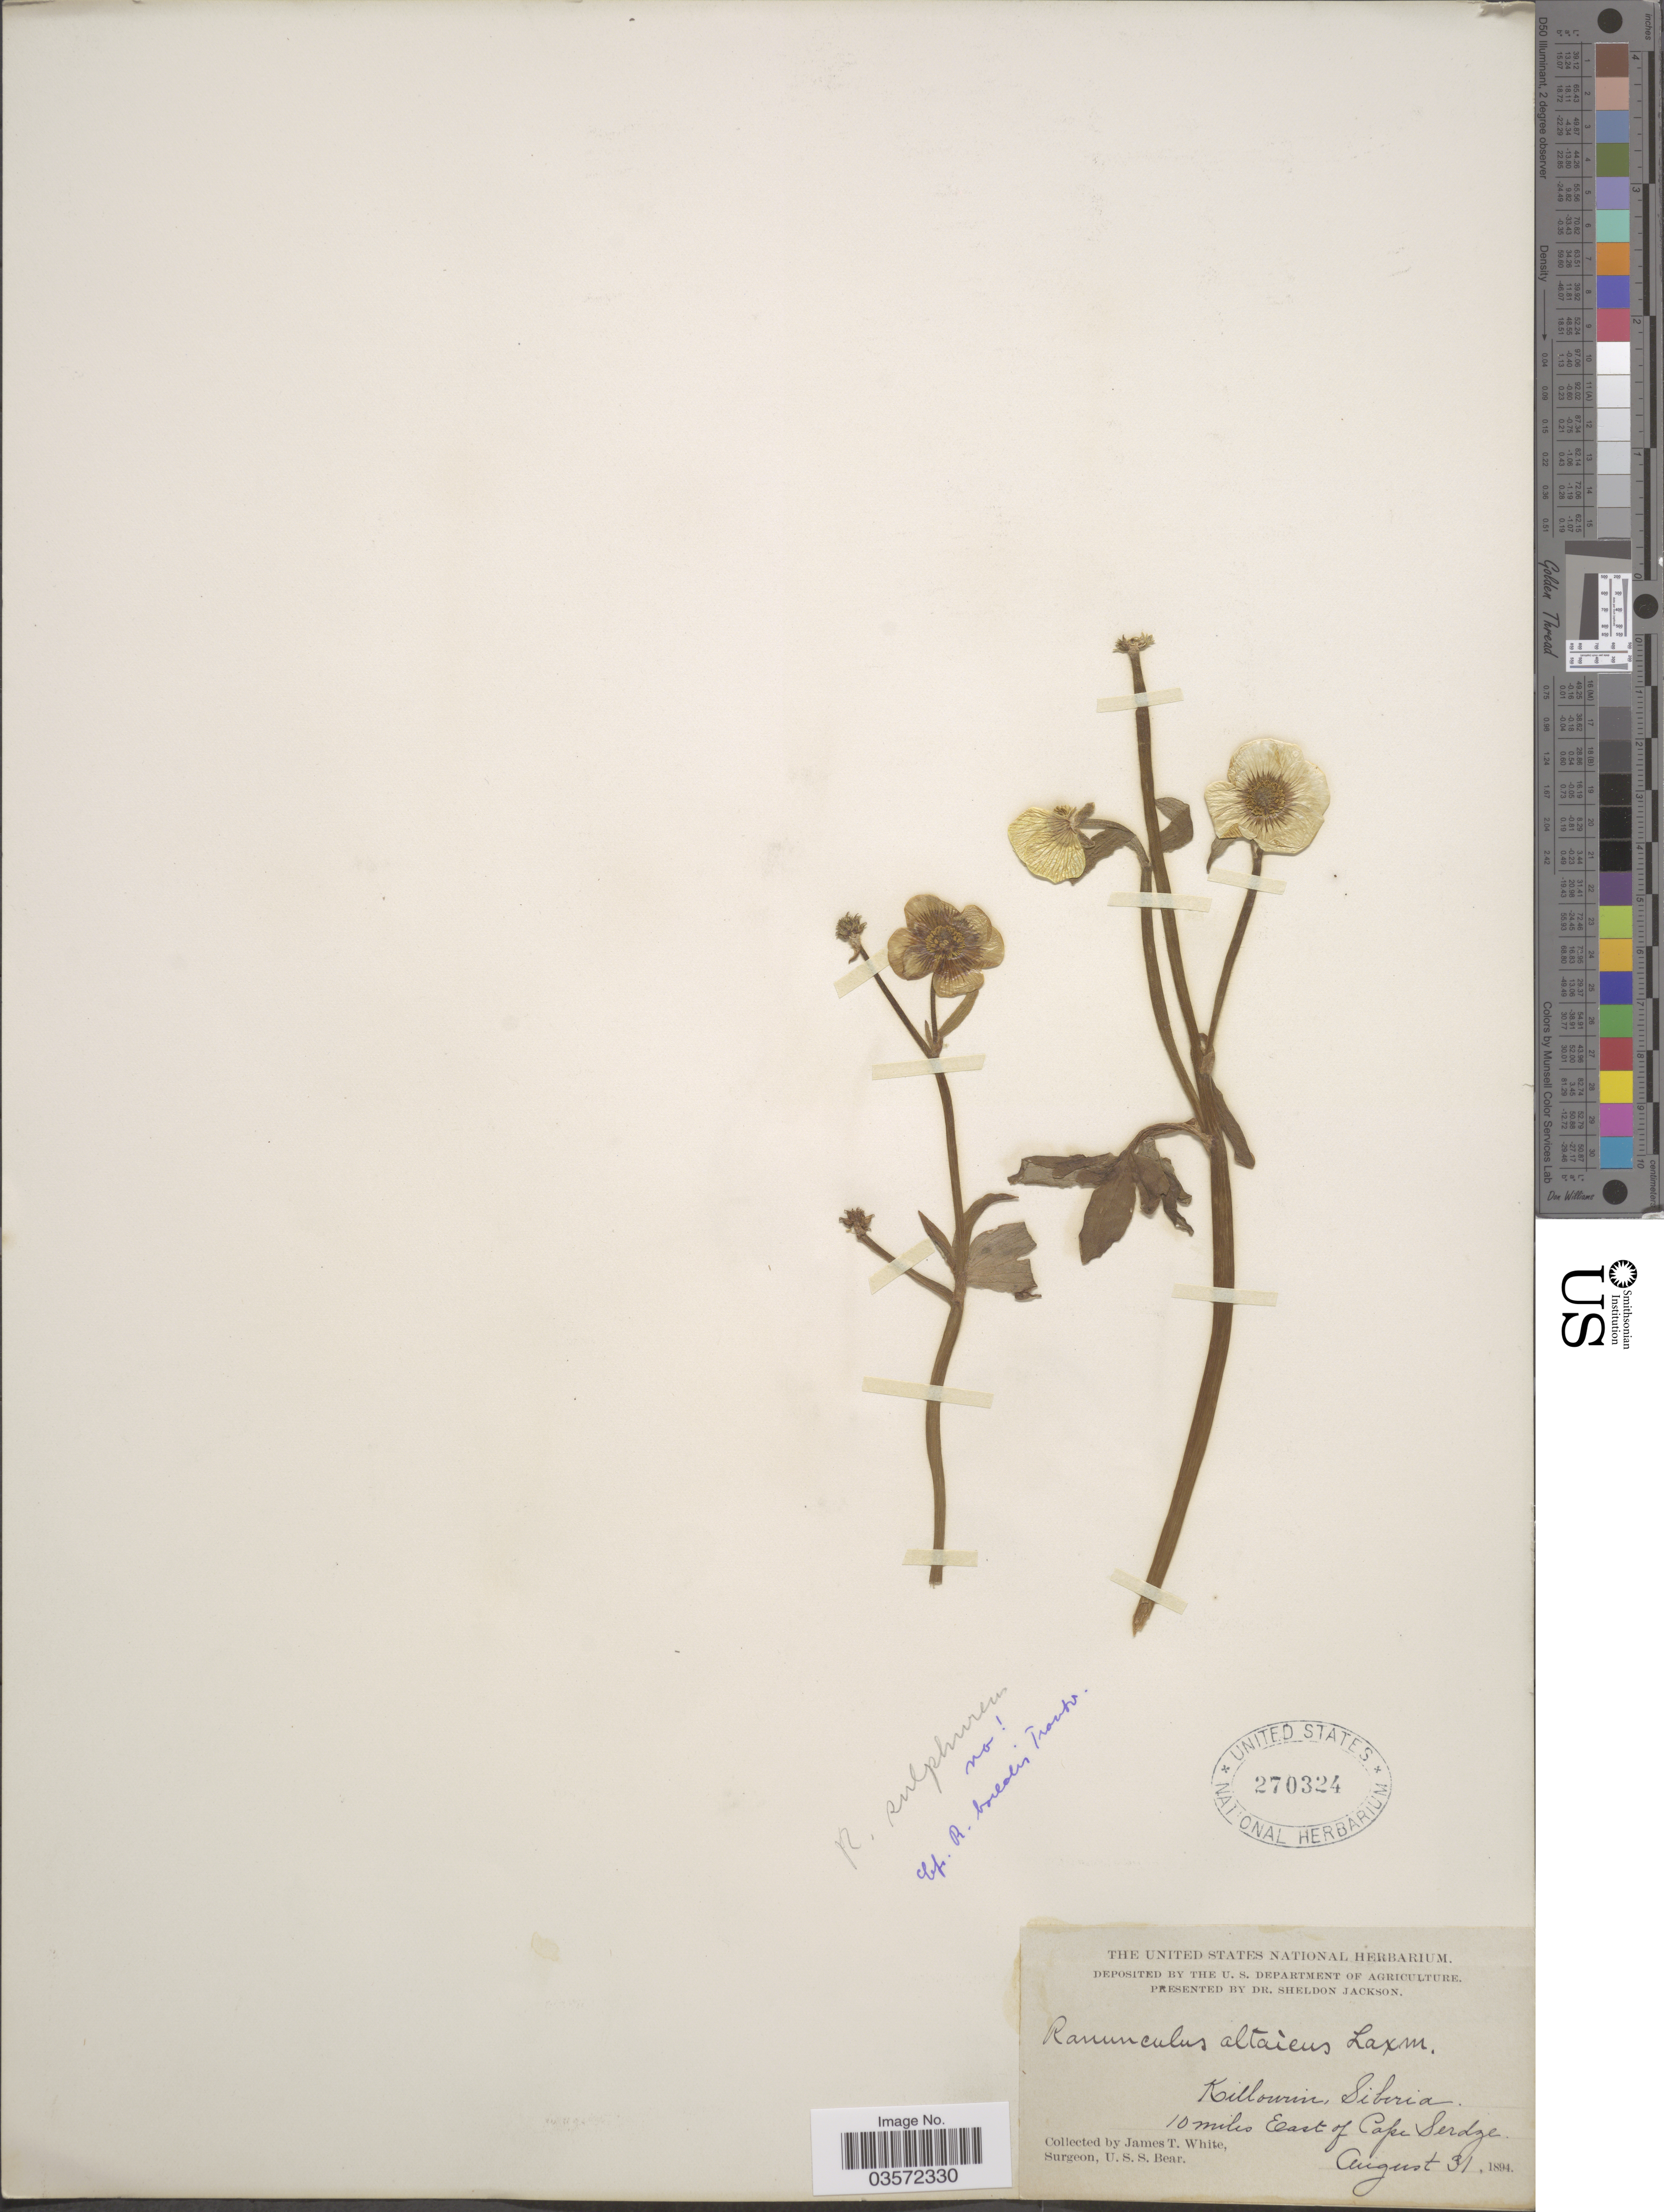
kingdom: Plantae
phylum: Tracheophyta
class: Magnoliopsida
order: Ranunculales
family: Ranunculaceae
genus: Ranunculus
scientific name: Ranunculus borealis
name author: Trautv.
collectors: J. T. White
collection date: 1894-08-31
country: Russian Federation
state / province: Chukotka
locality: Killourin, Sibiria. 10 miles East of Cape Serdze.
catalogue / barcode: US 270324